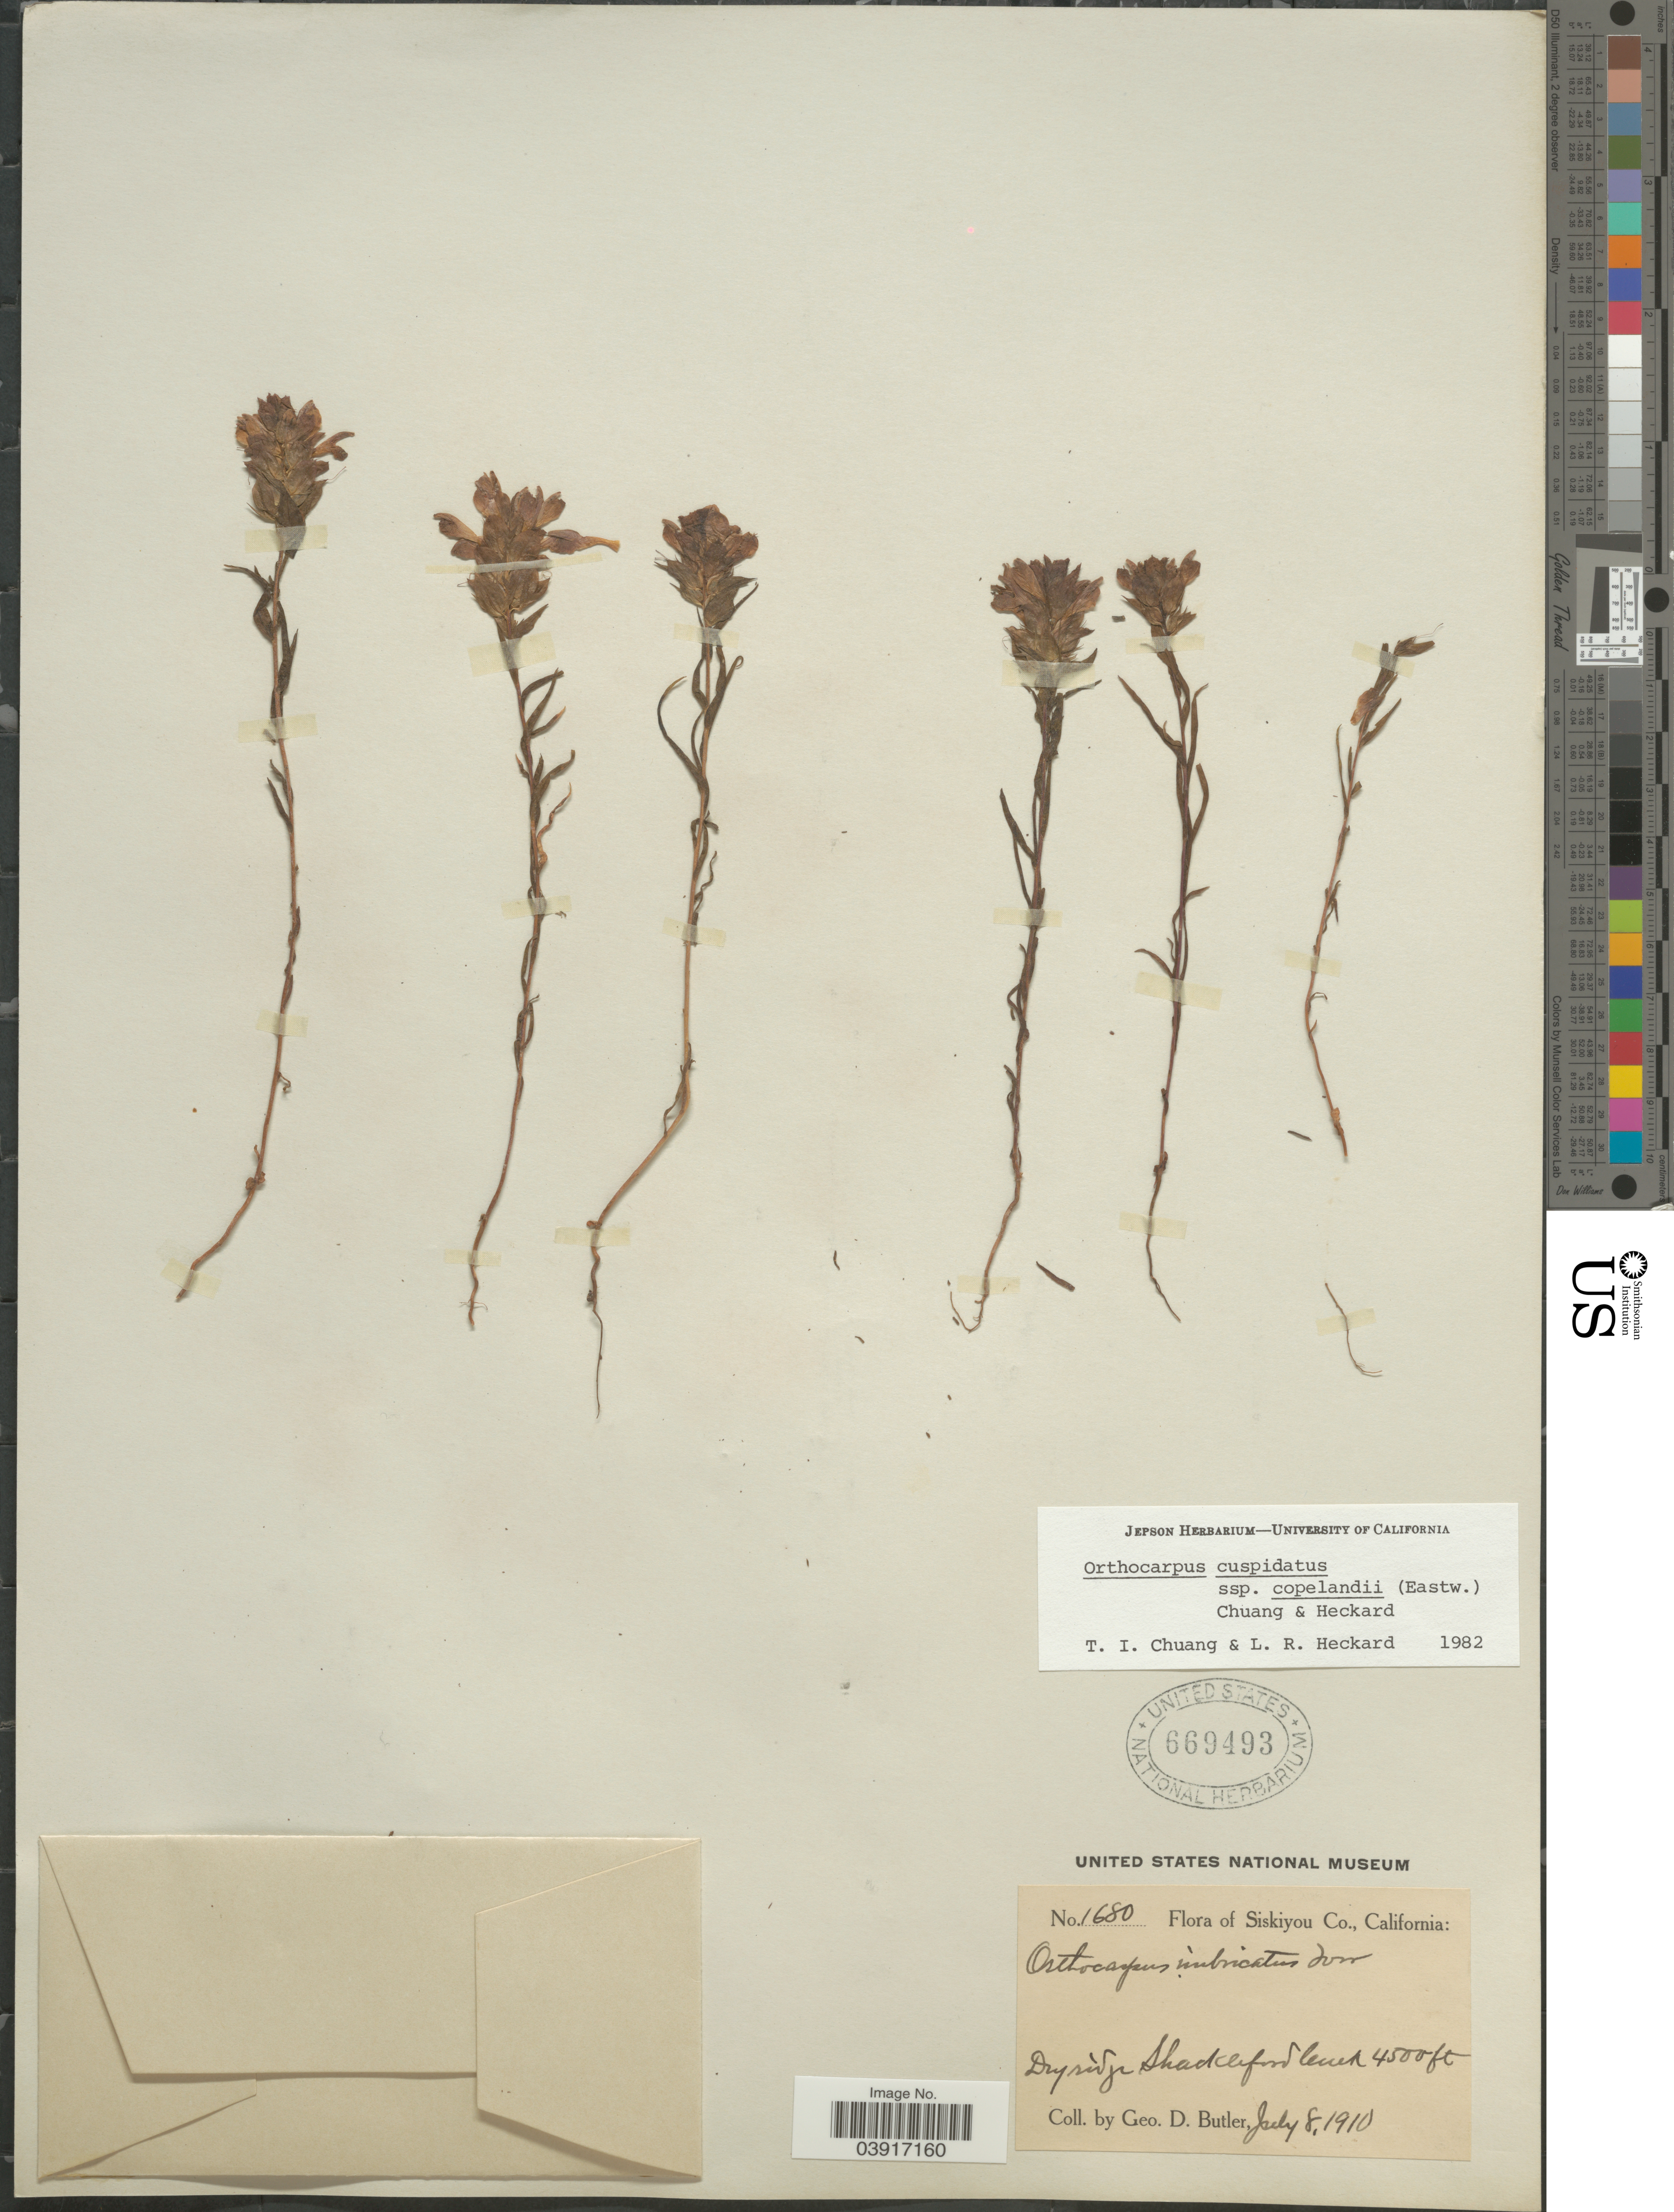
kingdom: Plantae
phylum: Tracheophyta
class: Magnoliopsida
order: Lamiales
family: Orobanchaceae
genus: Orthocarpus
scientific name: Orthocarpus cuspidatus subsp. copelandii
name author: (Eastw.) T.I. Chuang & Heckard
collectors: G. D. Butler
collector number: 1680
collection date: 1910-07-08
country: United States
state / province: California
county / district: Siskiyou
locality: Siskiyou Co. Shackleford Creek.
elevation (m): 1372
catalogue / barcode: US 669493